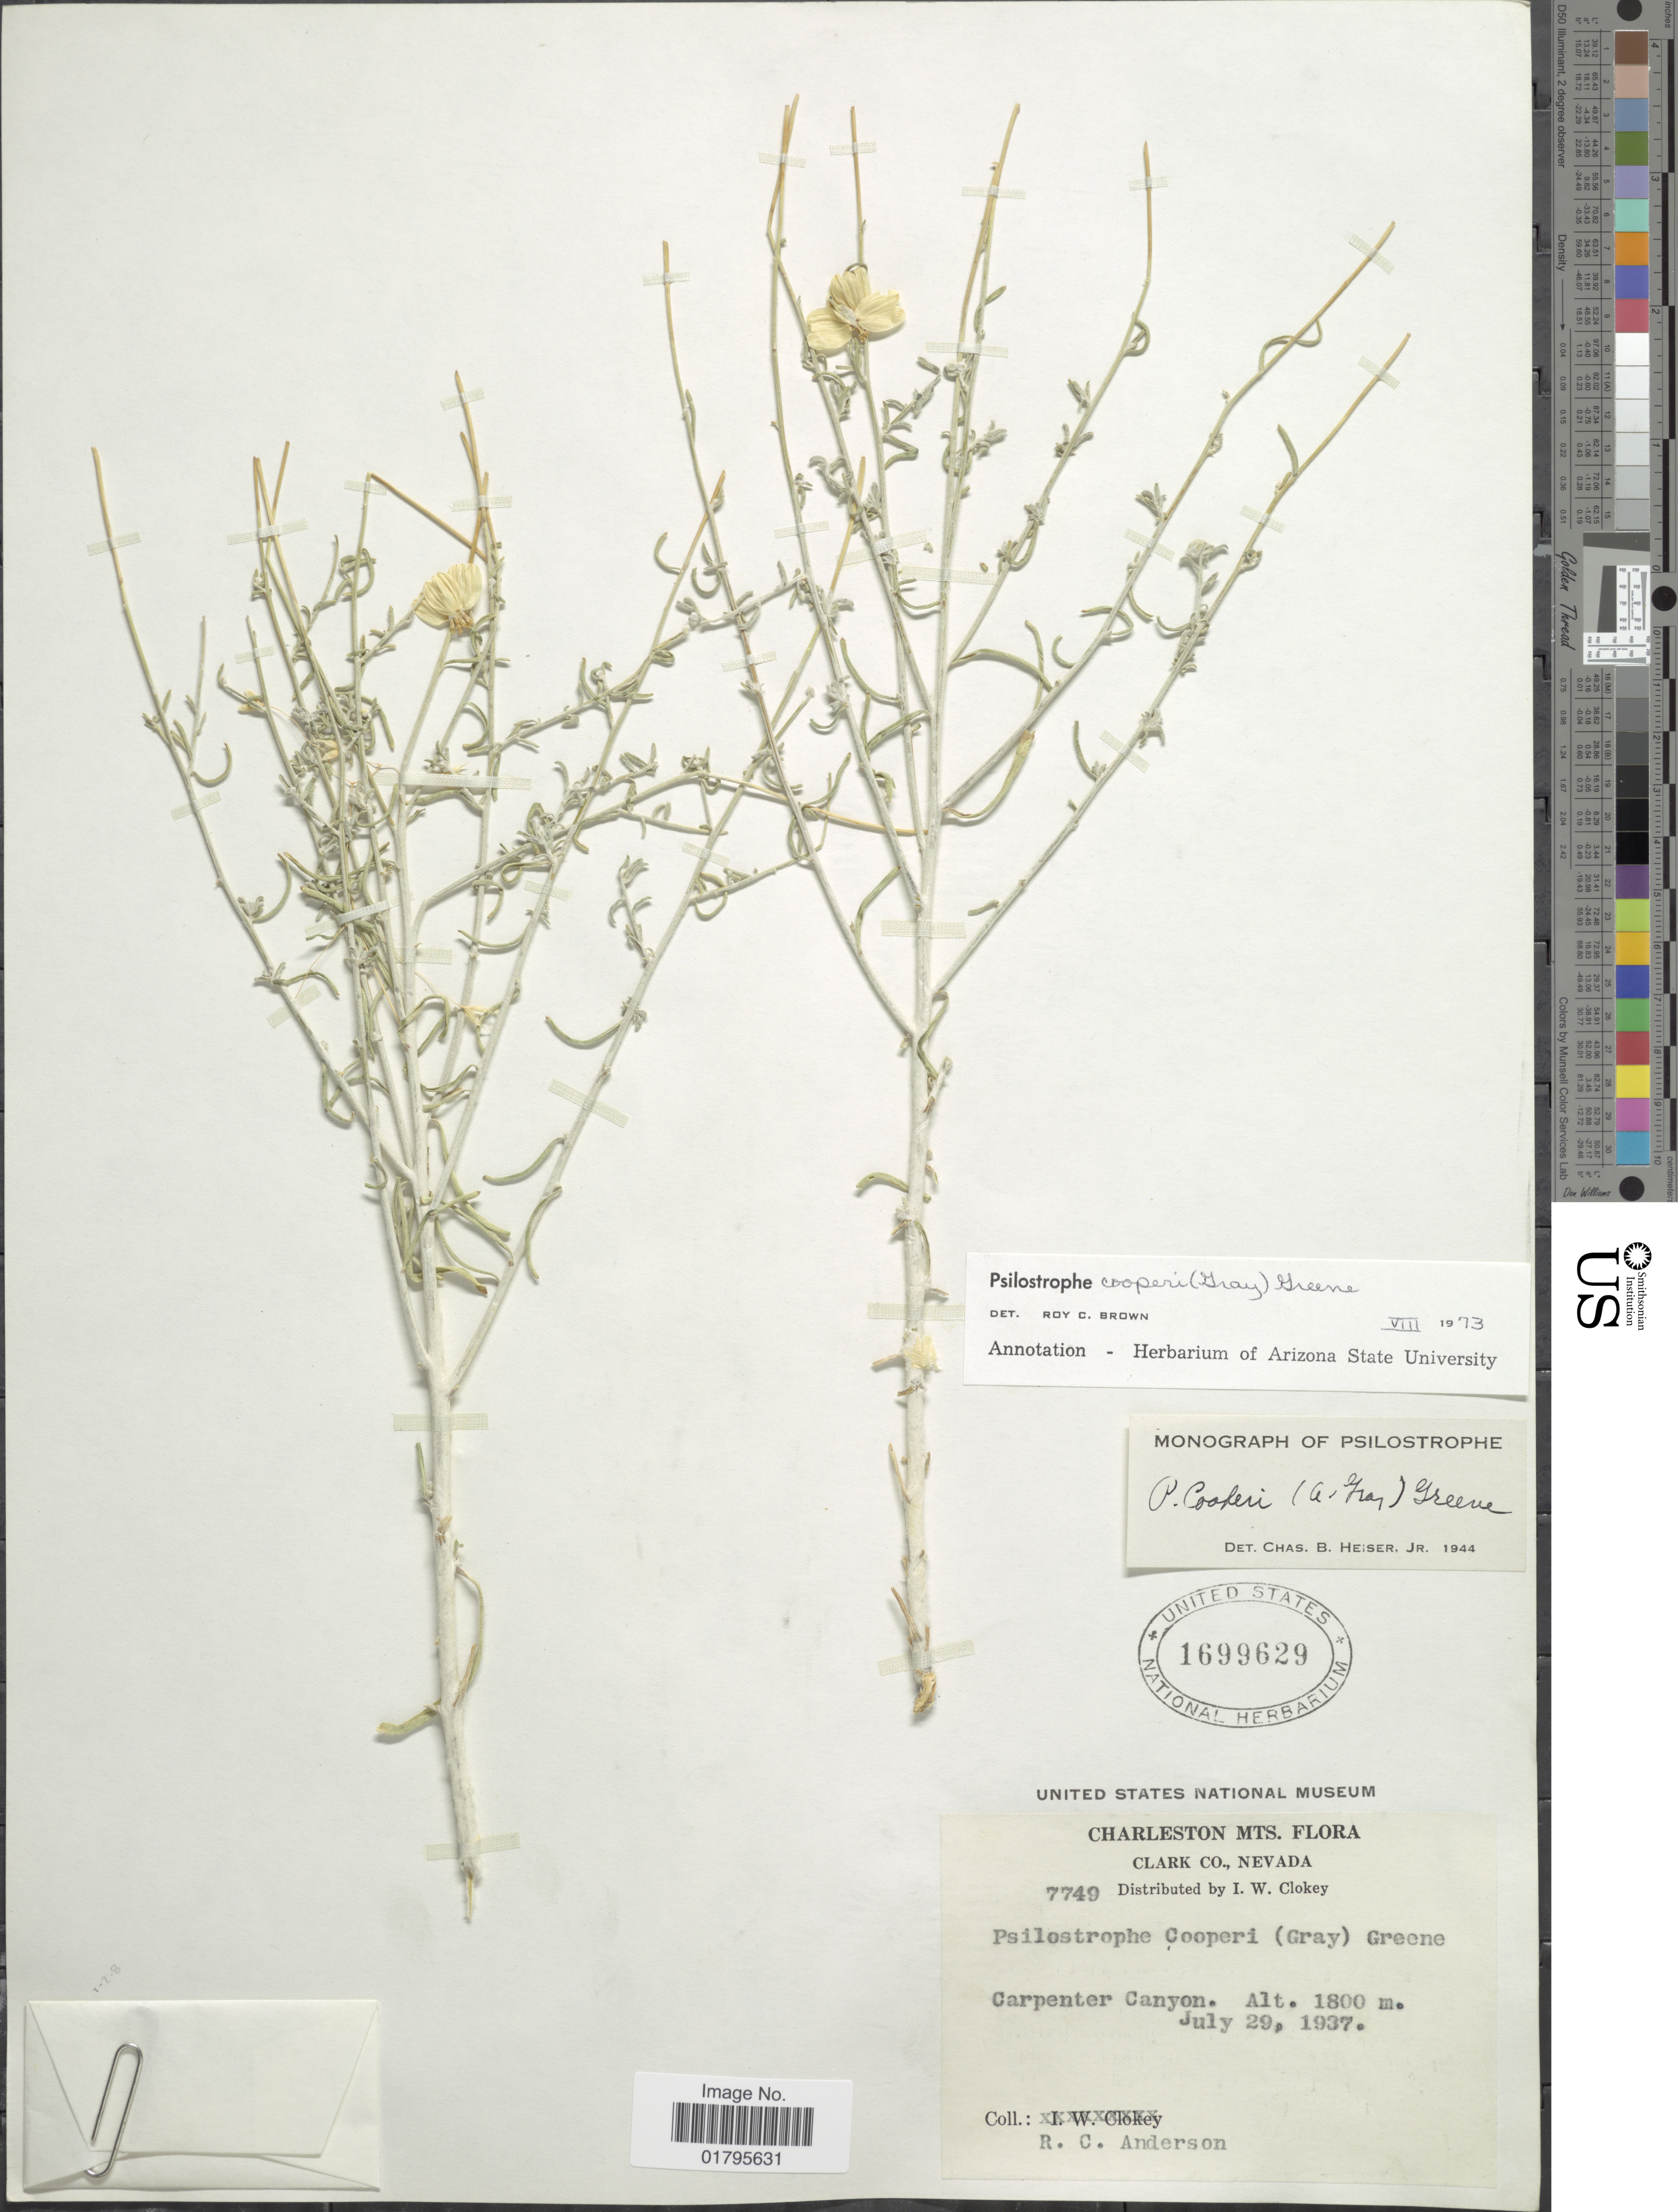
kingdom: Plantae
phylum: Tracheophyta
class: Magnoliopsida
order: Asterales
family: Asteraceae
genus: Psilostrophe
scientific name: Psilostrophe cooperi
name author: (A. Gray) Greene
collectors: R. Anderson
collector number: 7749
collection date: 1937-07-29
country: United States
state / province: Nevada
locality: Charleston Mts., Clark Co., Nevada, Carpenter Canyon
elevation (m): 1800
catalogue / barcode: US 1699629